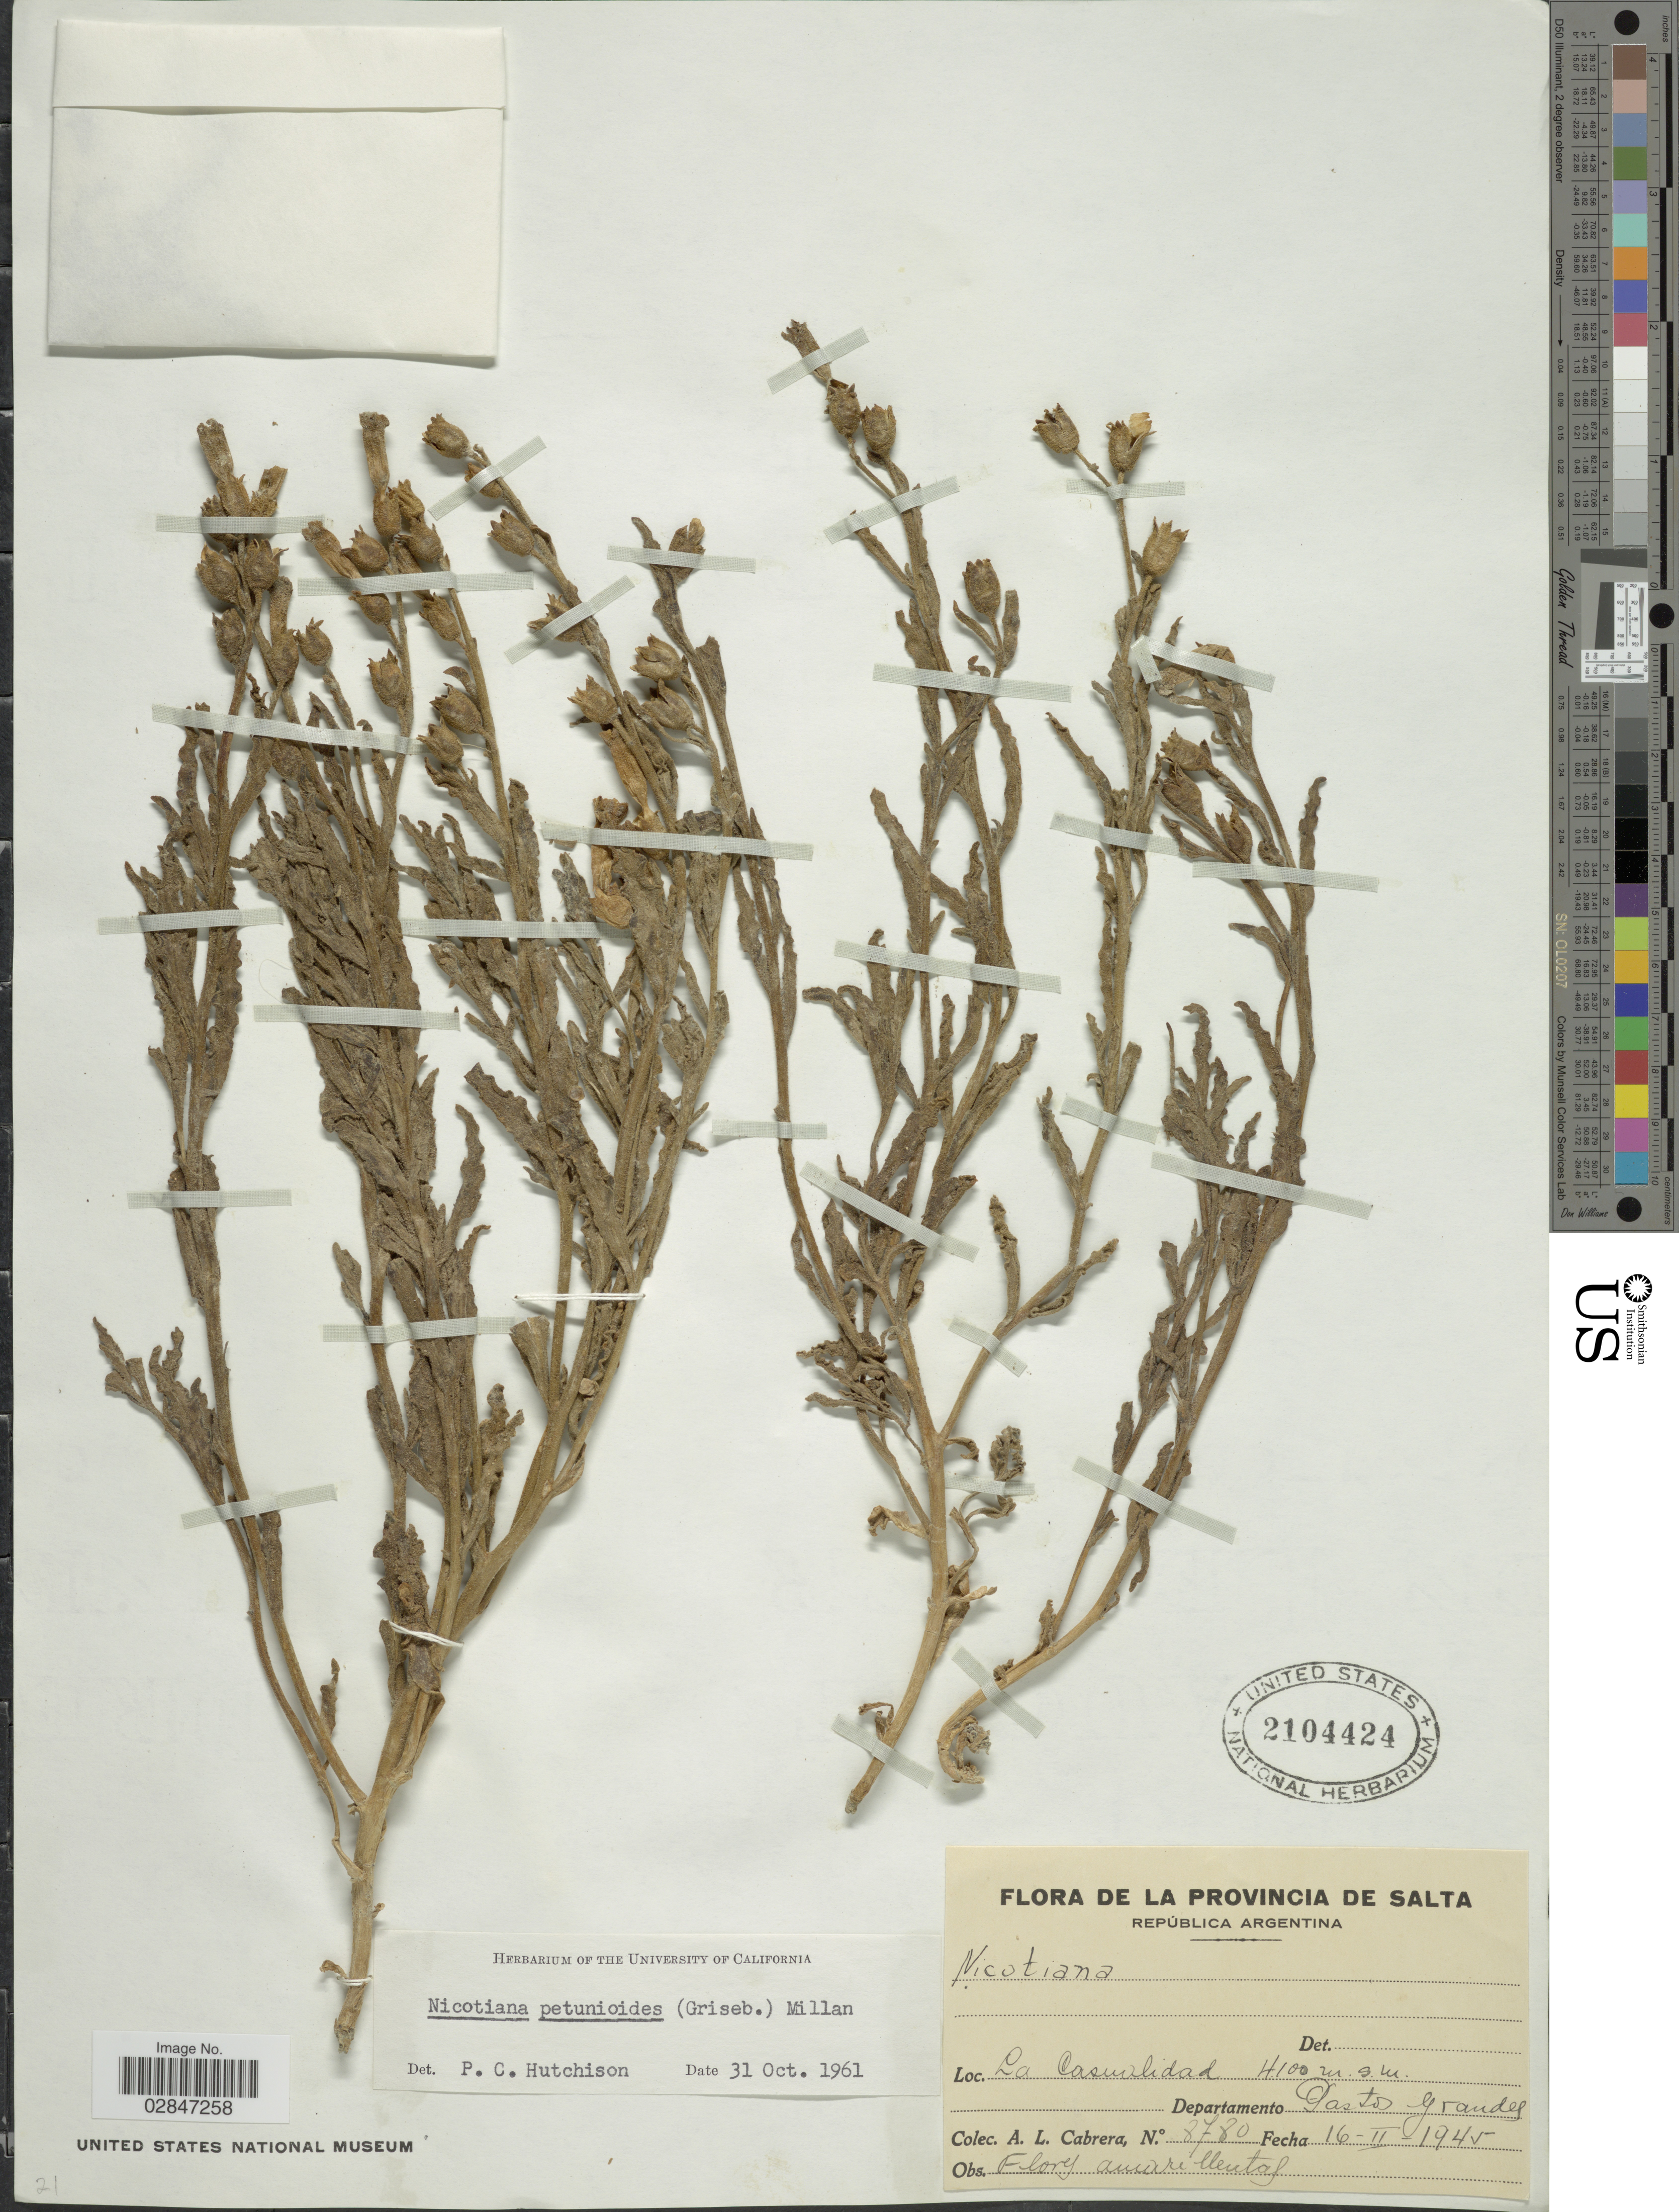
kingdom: Plantae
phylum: Tracheophyta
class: Magnoliopsida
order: Solanales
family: Solanaceae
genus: Nicotiana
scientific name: Nicotiana petunioides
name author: (Griseb.) Millán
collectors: A. L. Cabrera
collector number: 8780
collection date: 1945-02-16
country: Argentina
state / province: Salta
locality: La Provincia de Salta, La Casualidad, Departamento: Pastos Grandes.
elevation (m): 4100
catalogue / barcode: US 2104424